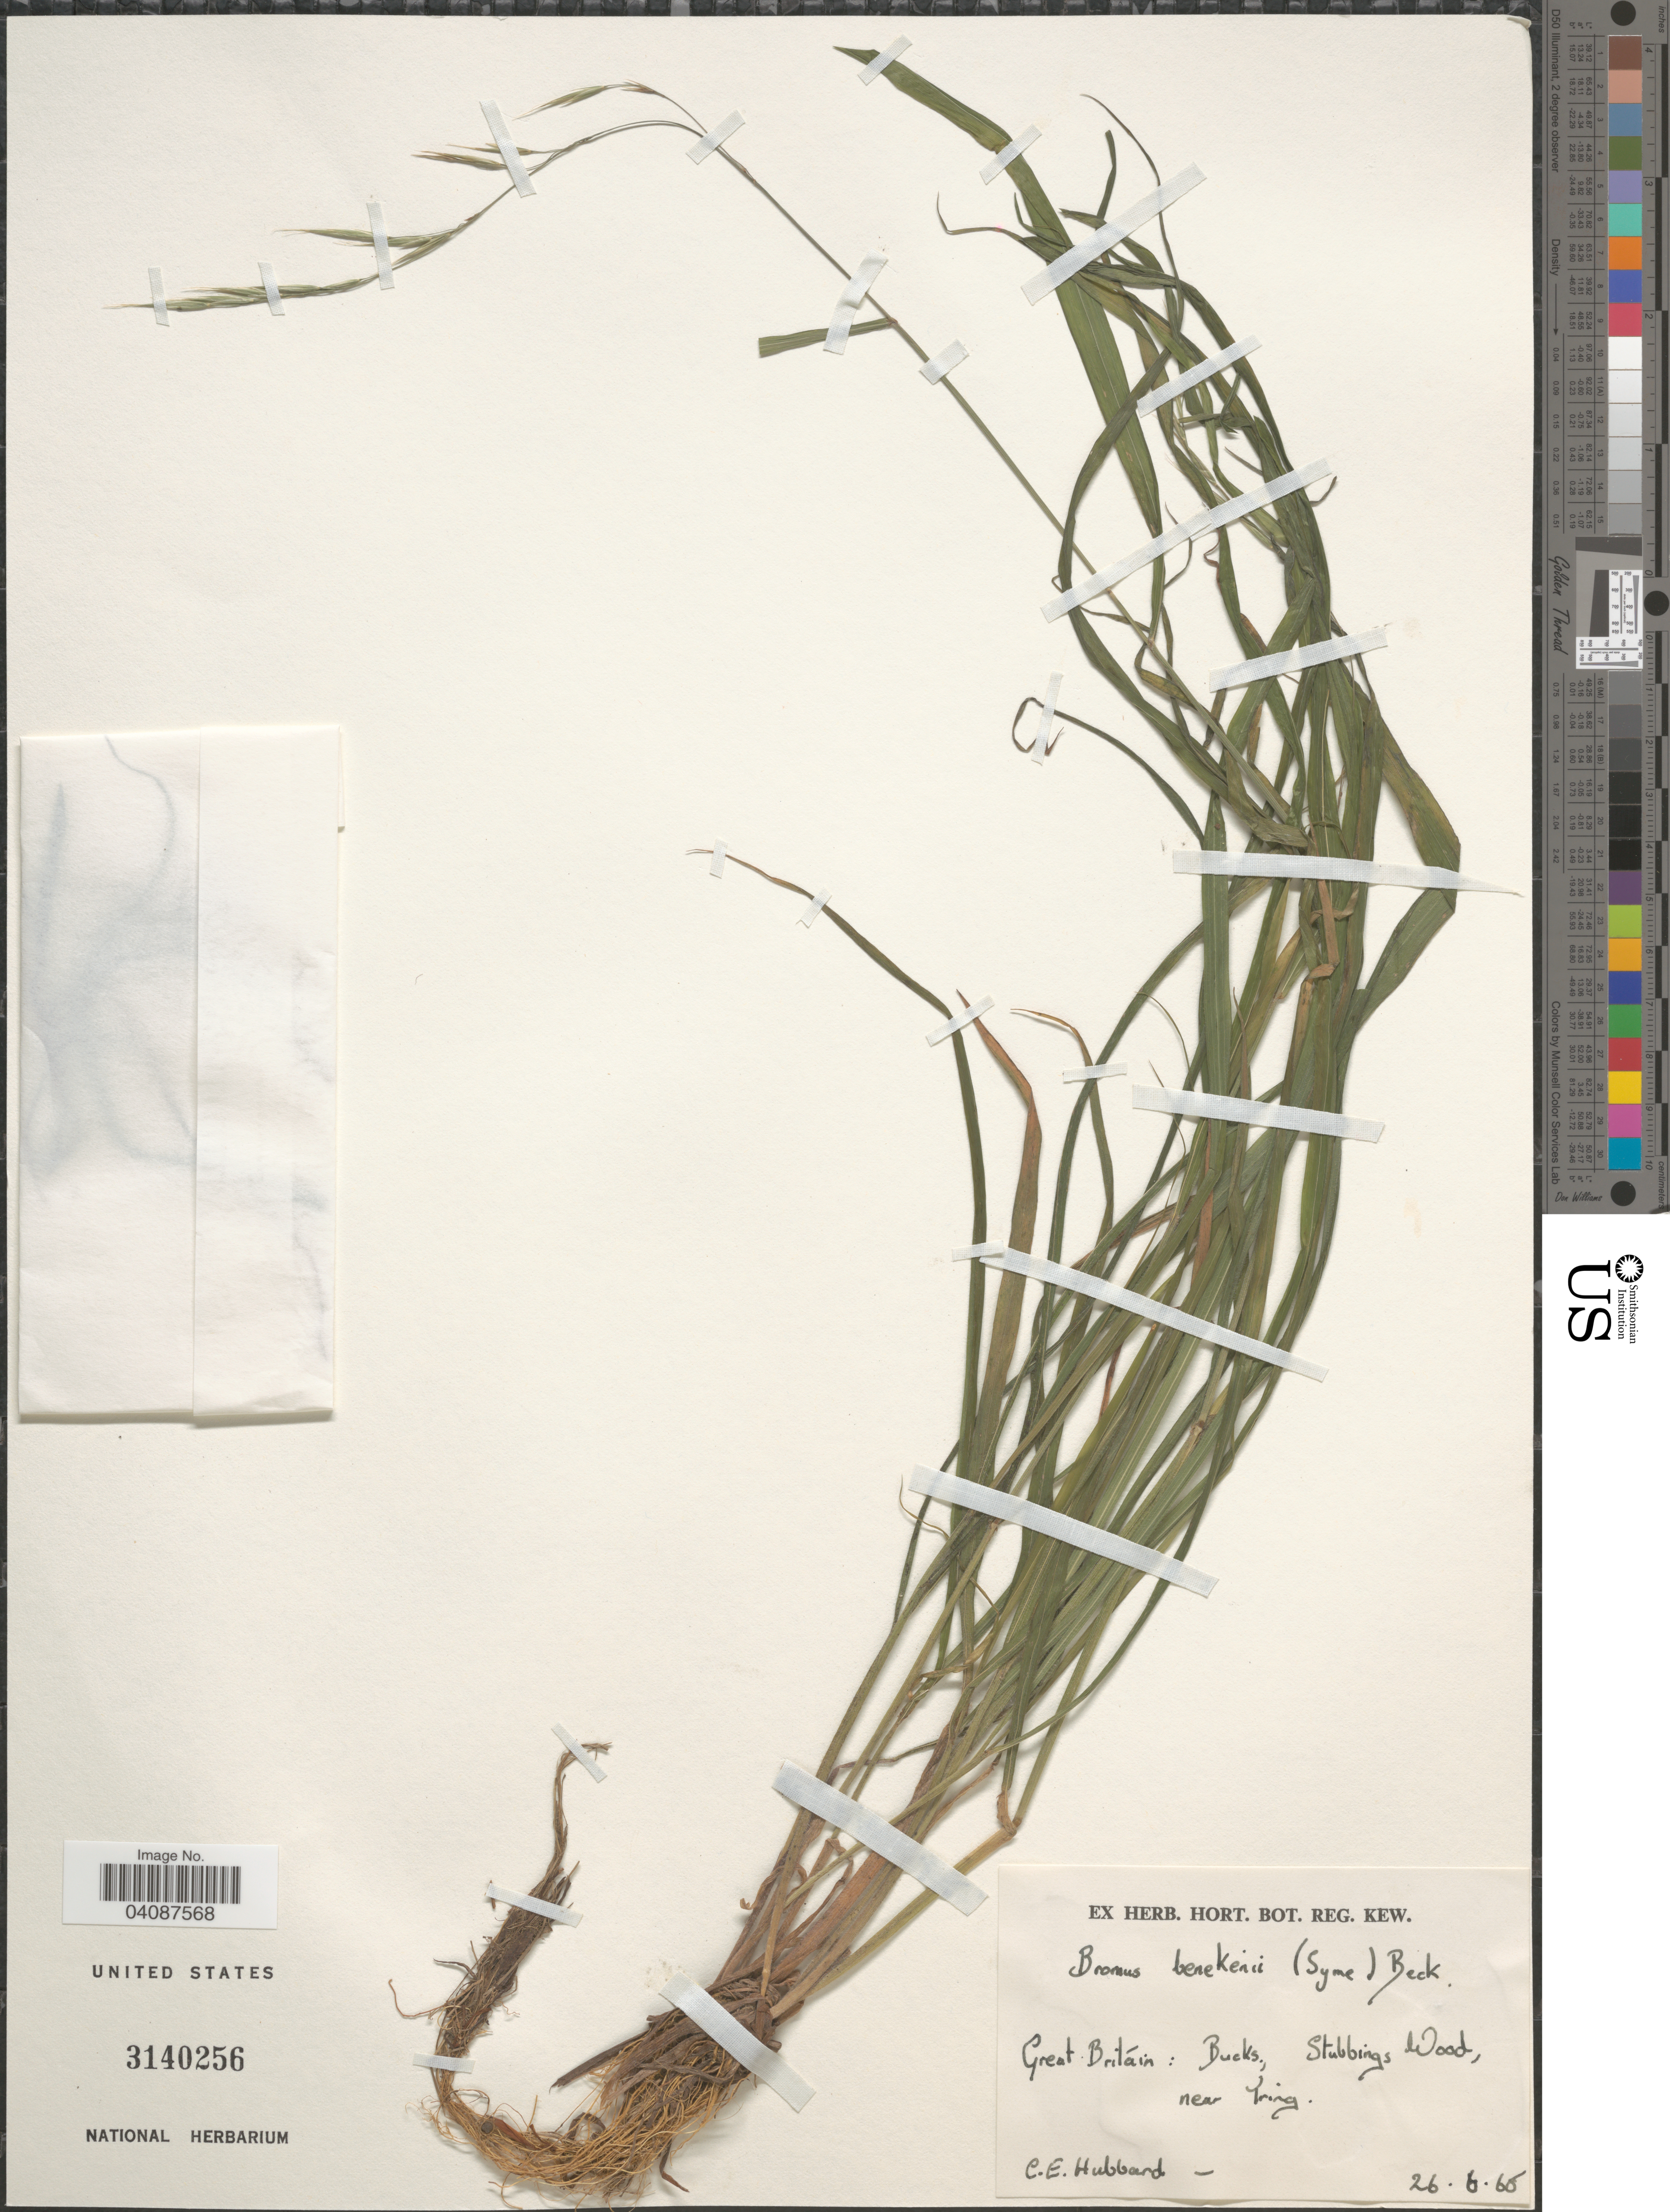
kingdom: Plantae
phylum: Tracheophyta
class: Liliopsida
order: Poales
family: Poaceae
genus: Bromus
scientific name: Bromus benekenii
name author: (Lange) Trimen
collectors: C. E. Hubbard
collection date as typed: Transcribed d/m/y: 26/6/65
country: United Kingdom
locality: Great Britain: Bucks, Stubbings Woods, near Tring.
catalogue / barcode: US 3140256